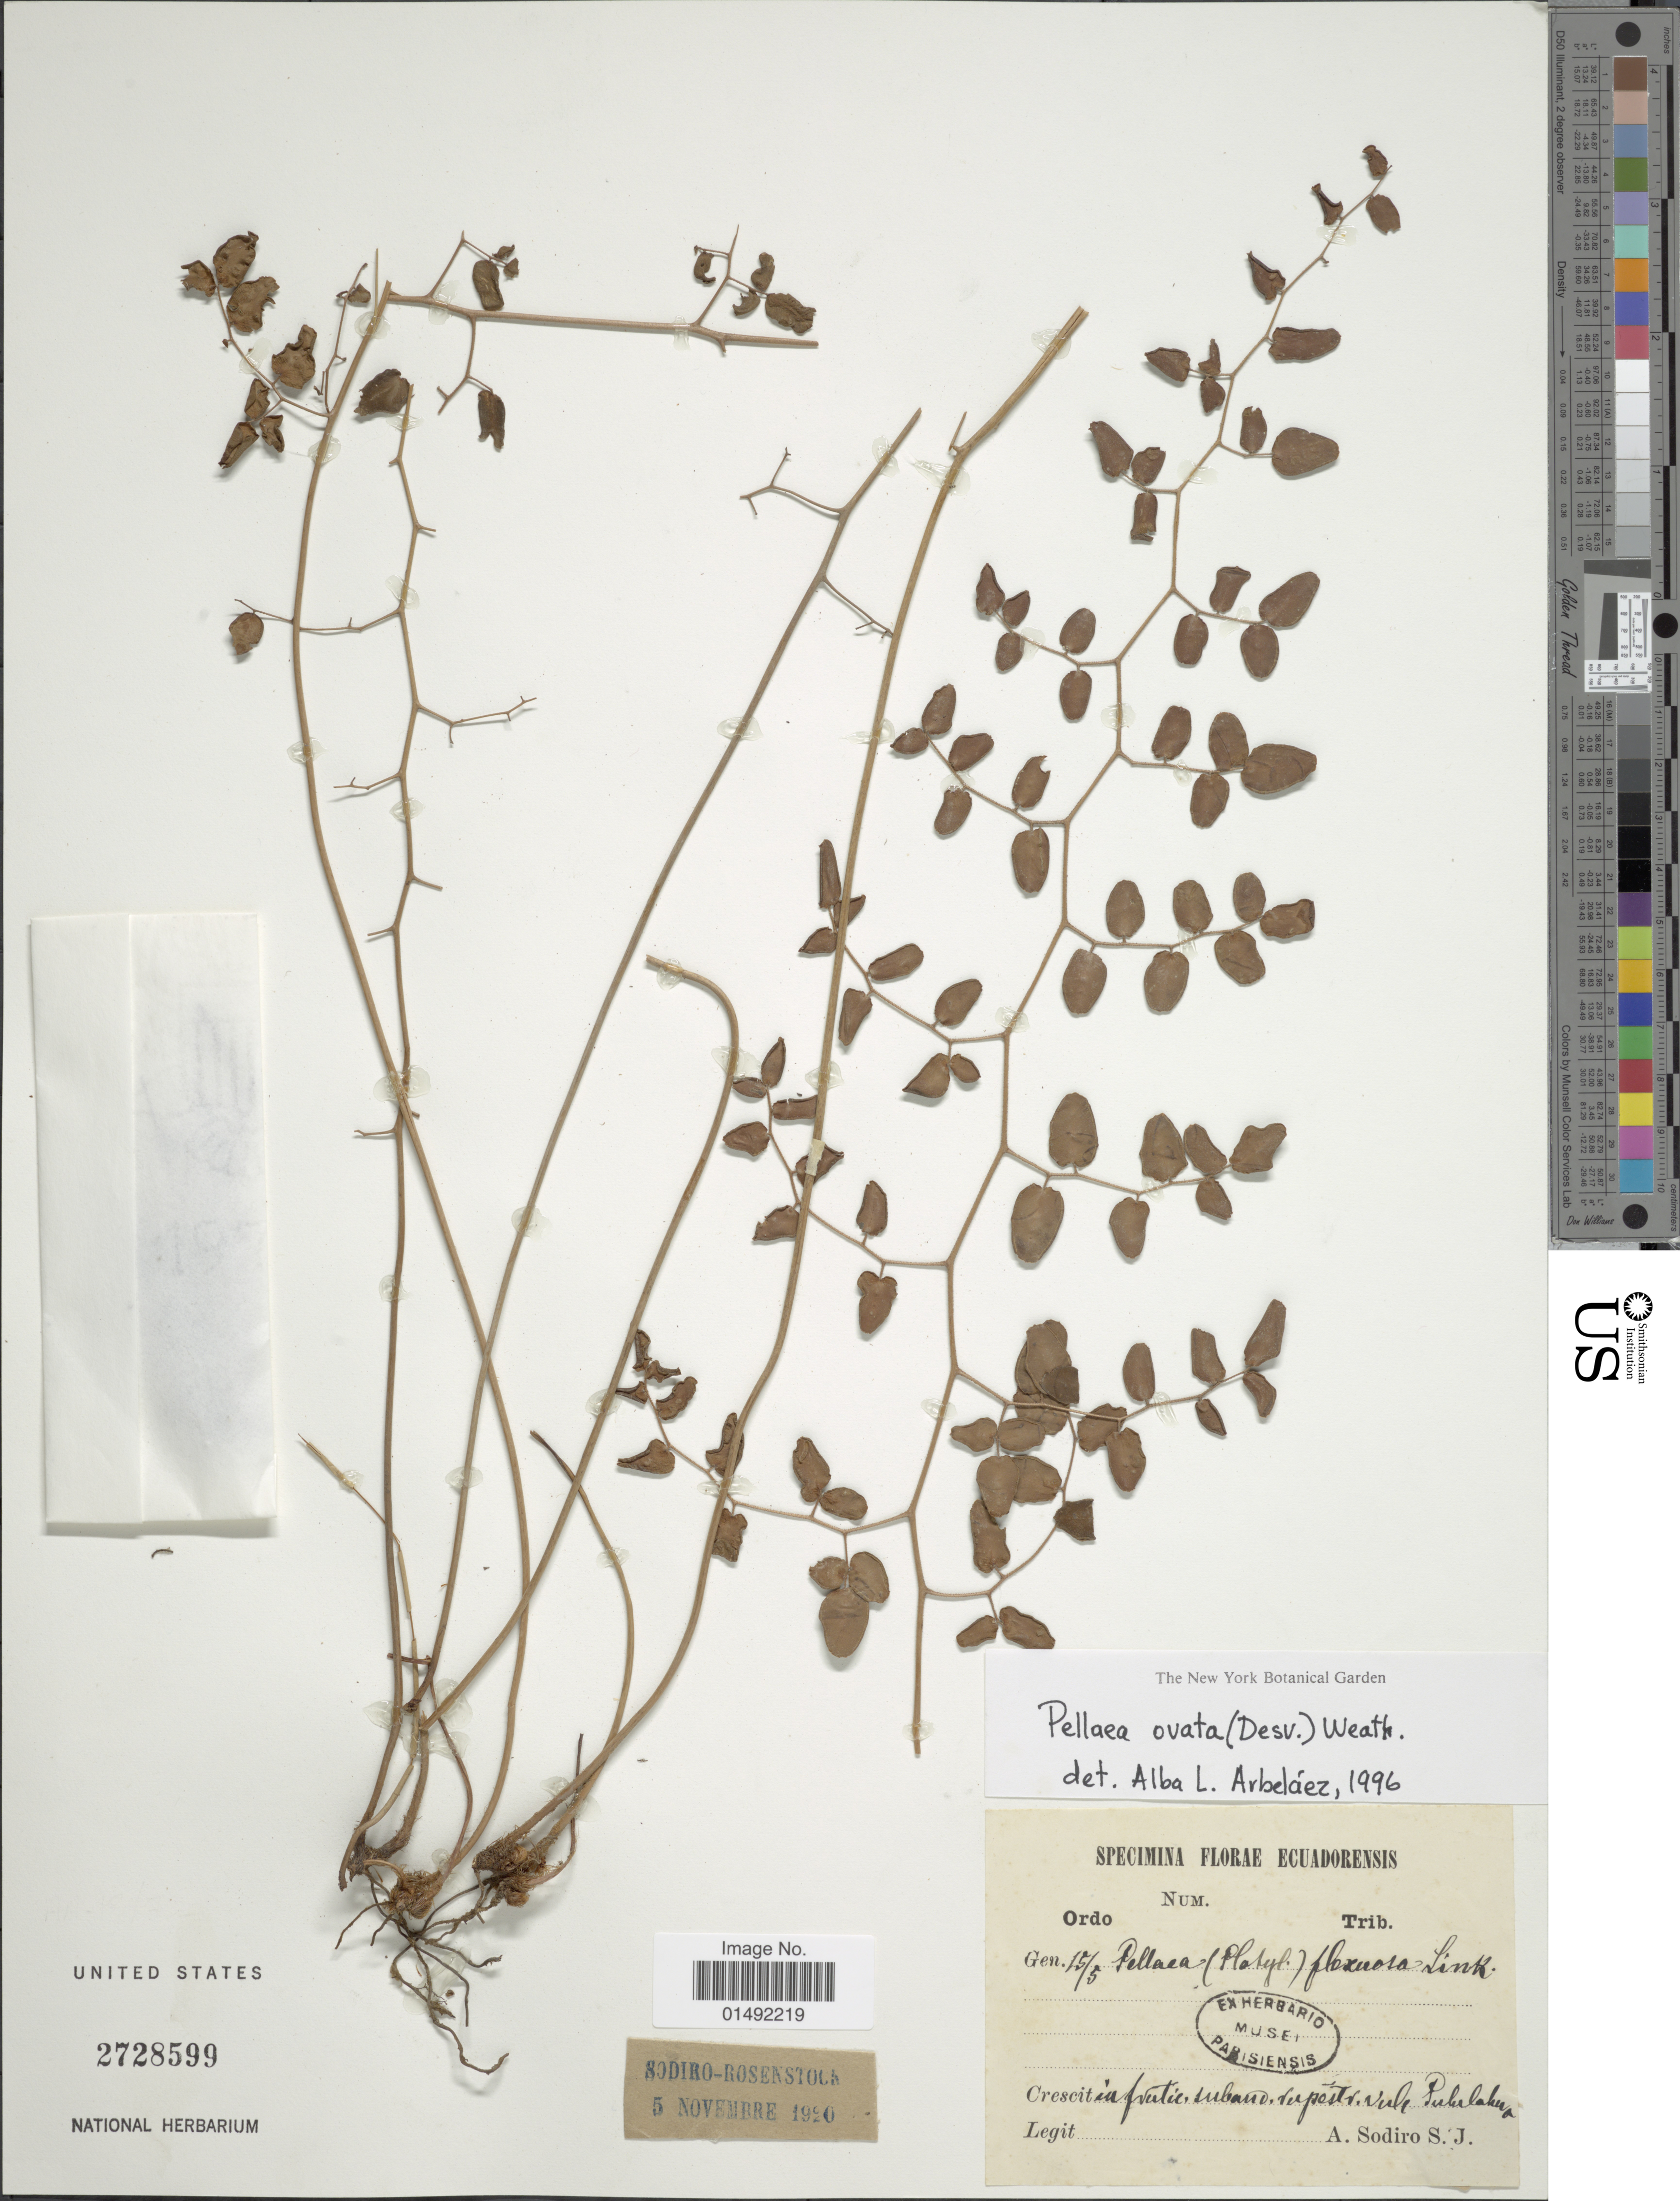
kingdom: Plantae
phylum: Tracheophyta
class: Polypodiopsida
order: Polypodiales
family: Pteridaceae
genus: Pellaea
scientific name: Pellaea ovata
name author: (Desv.) Weath.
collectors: A. Sodiro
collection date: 1920-11-05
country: Ecuador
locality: In frutic suban dupest vule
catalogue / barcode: US 2728599